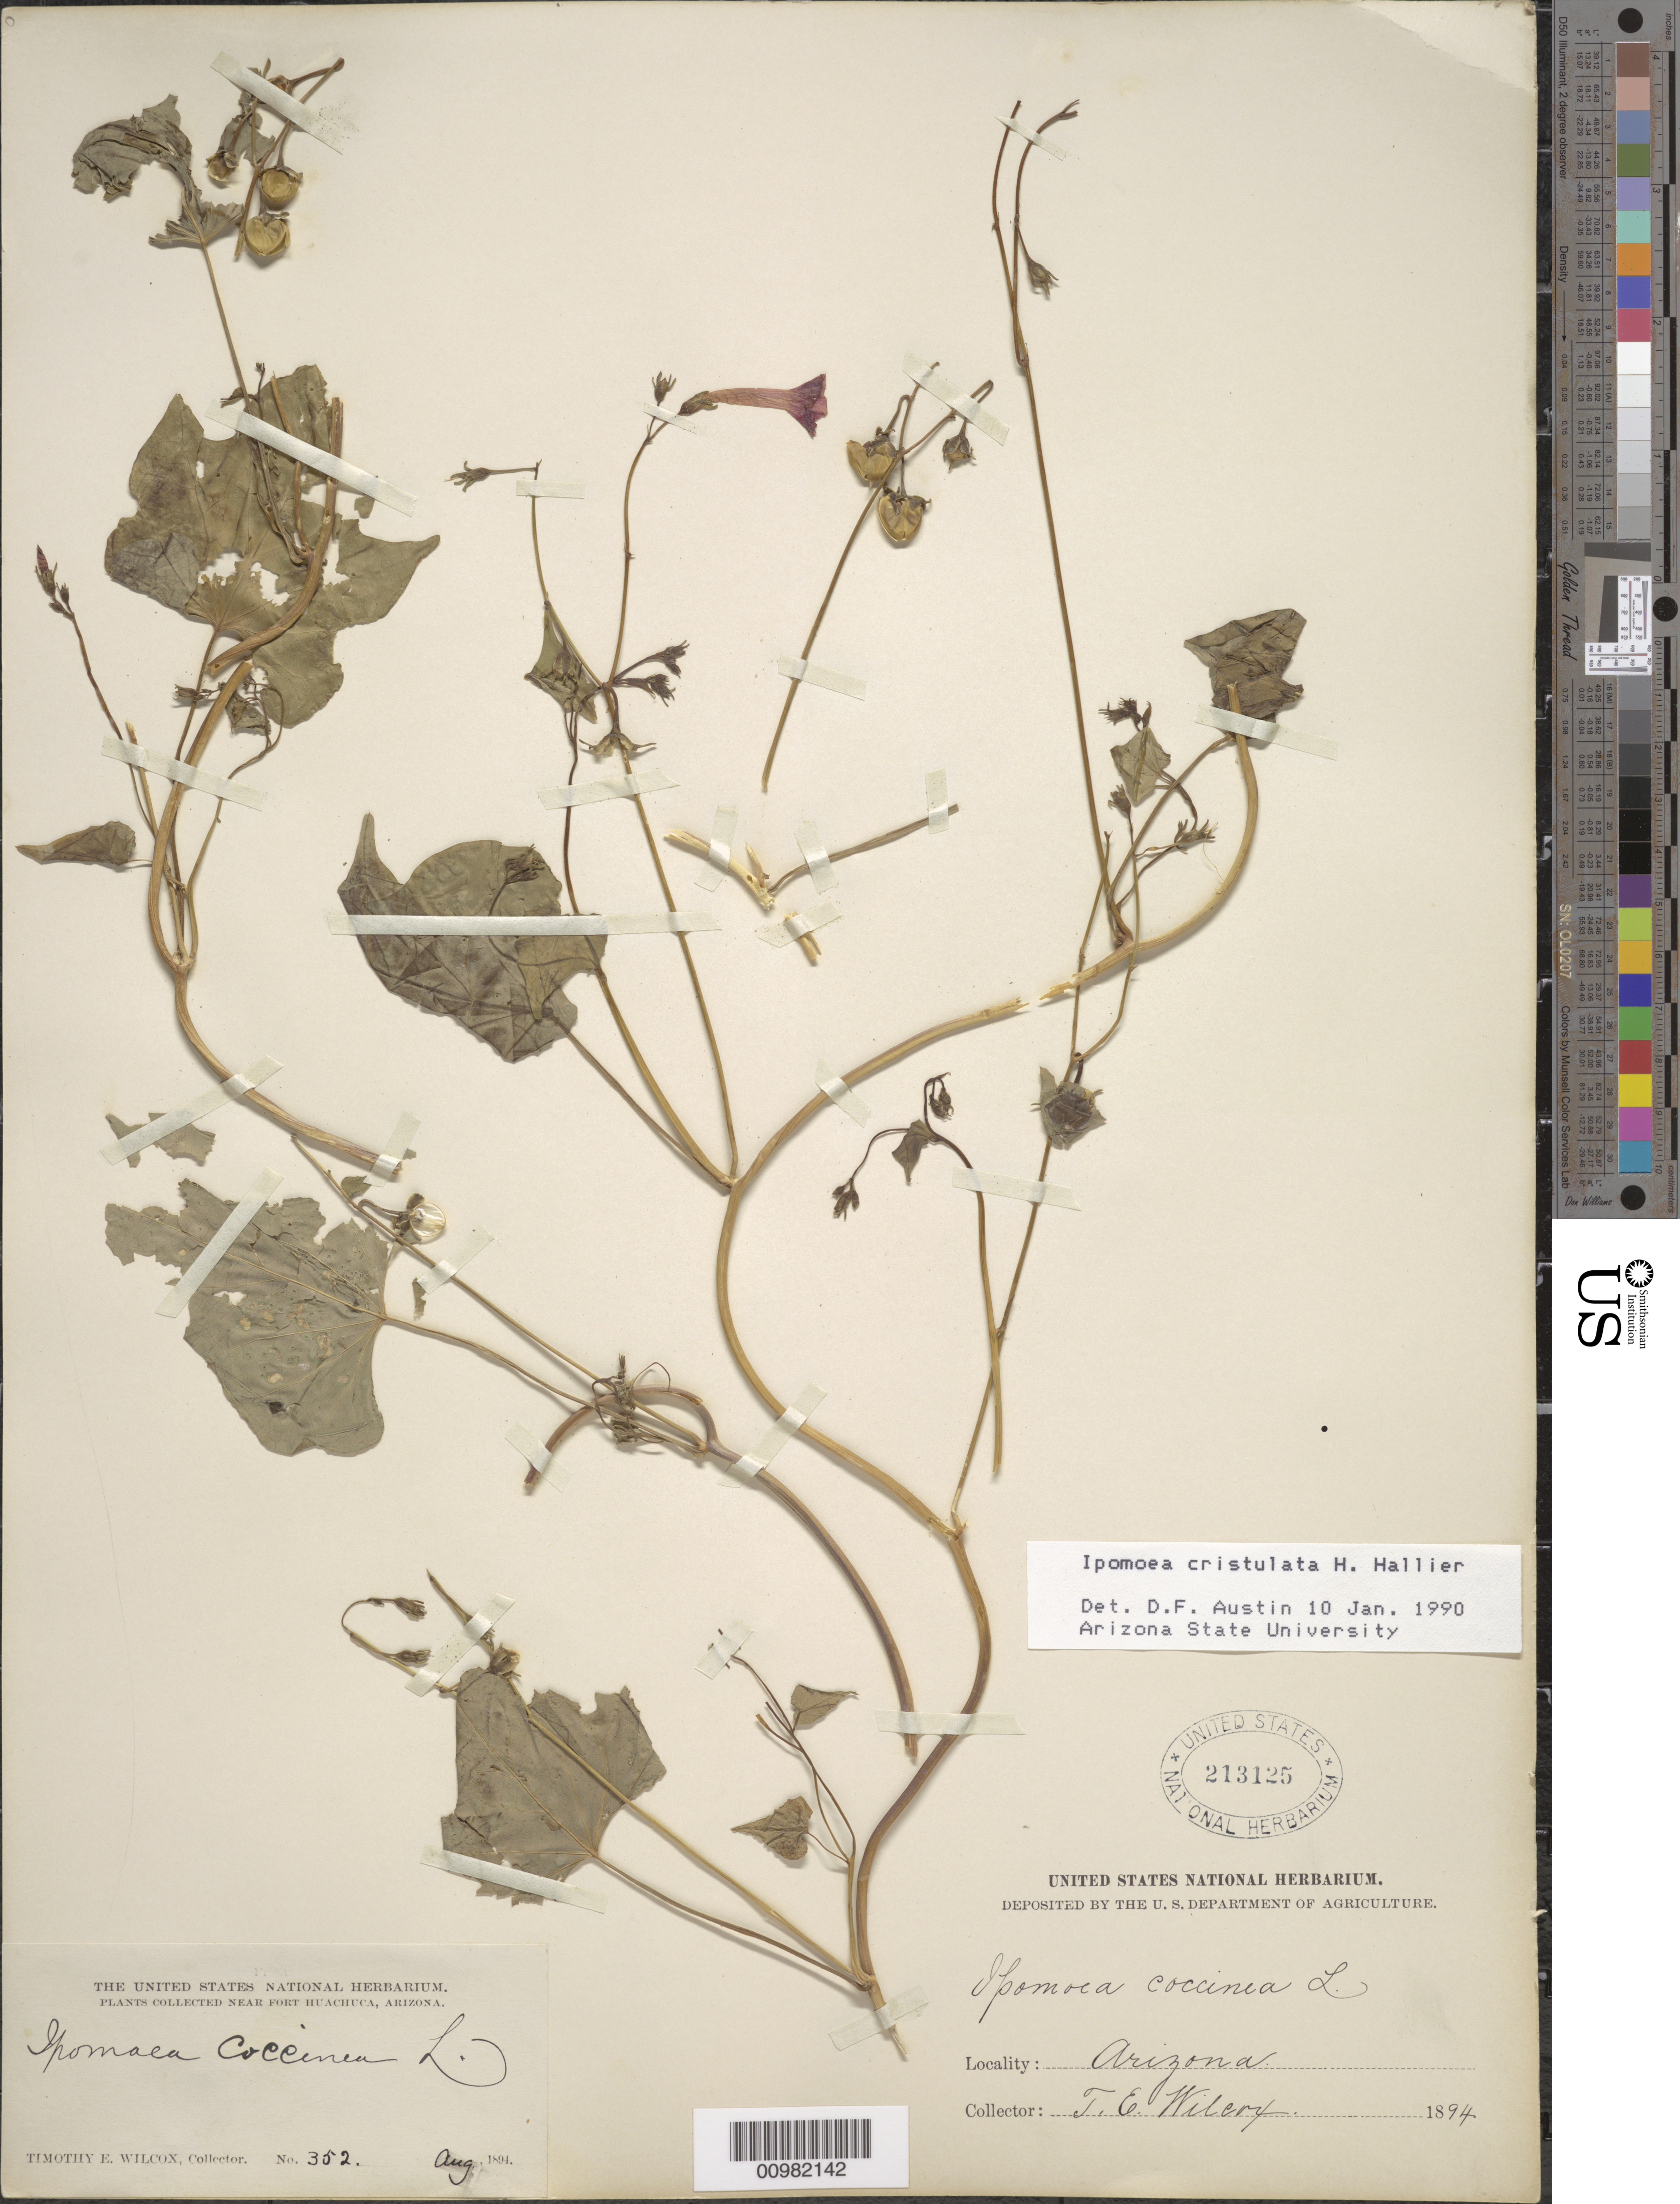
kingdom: Plantae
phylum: Tracheophyta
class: Magnoliopsida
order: Solanales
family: Convolvulaceae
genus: Ipomoea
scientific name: Ipomoea cristulata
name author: Hallier f.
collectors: T. E. Wilcox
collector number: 352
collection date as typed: Aug 1894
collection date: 1894-08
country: United States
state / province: Arizona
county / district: Cochise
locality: Near Fort Huachuca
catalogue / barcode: US 213125